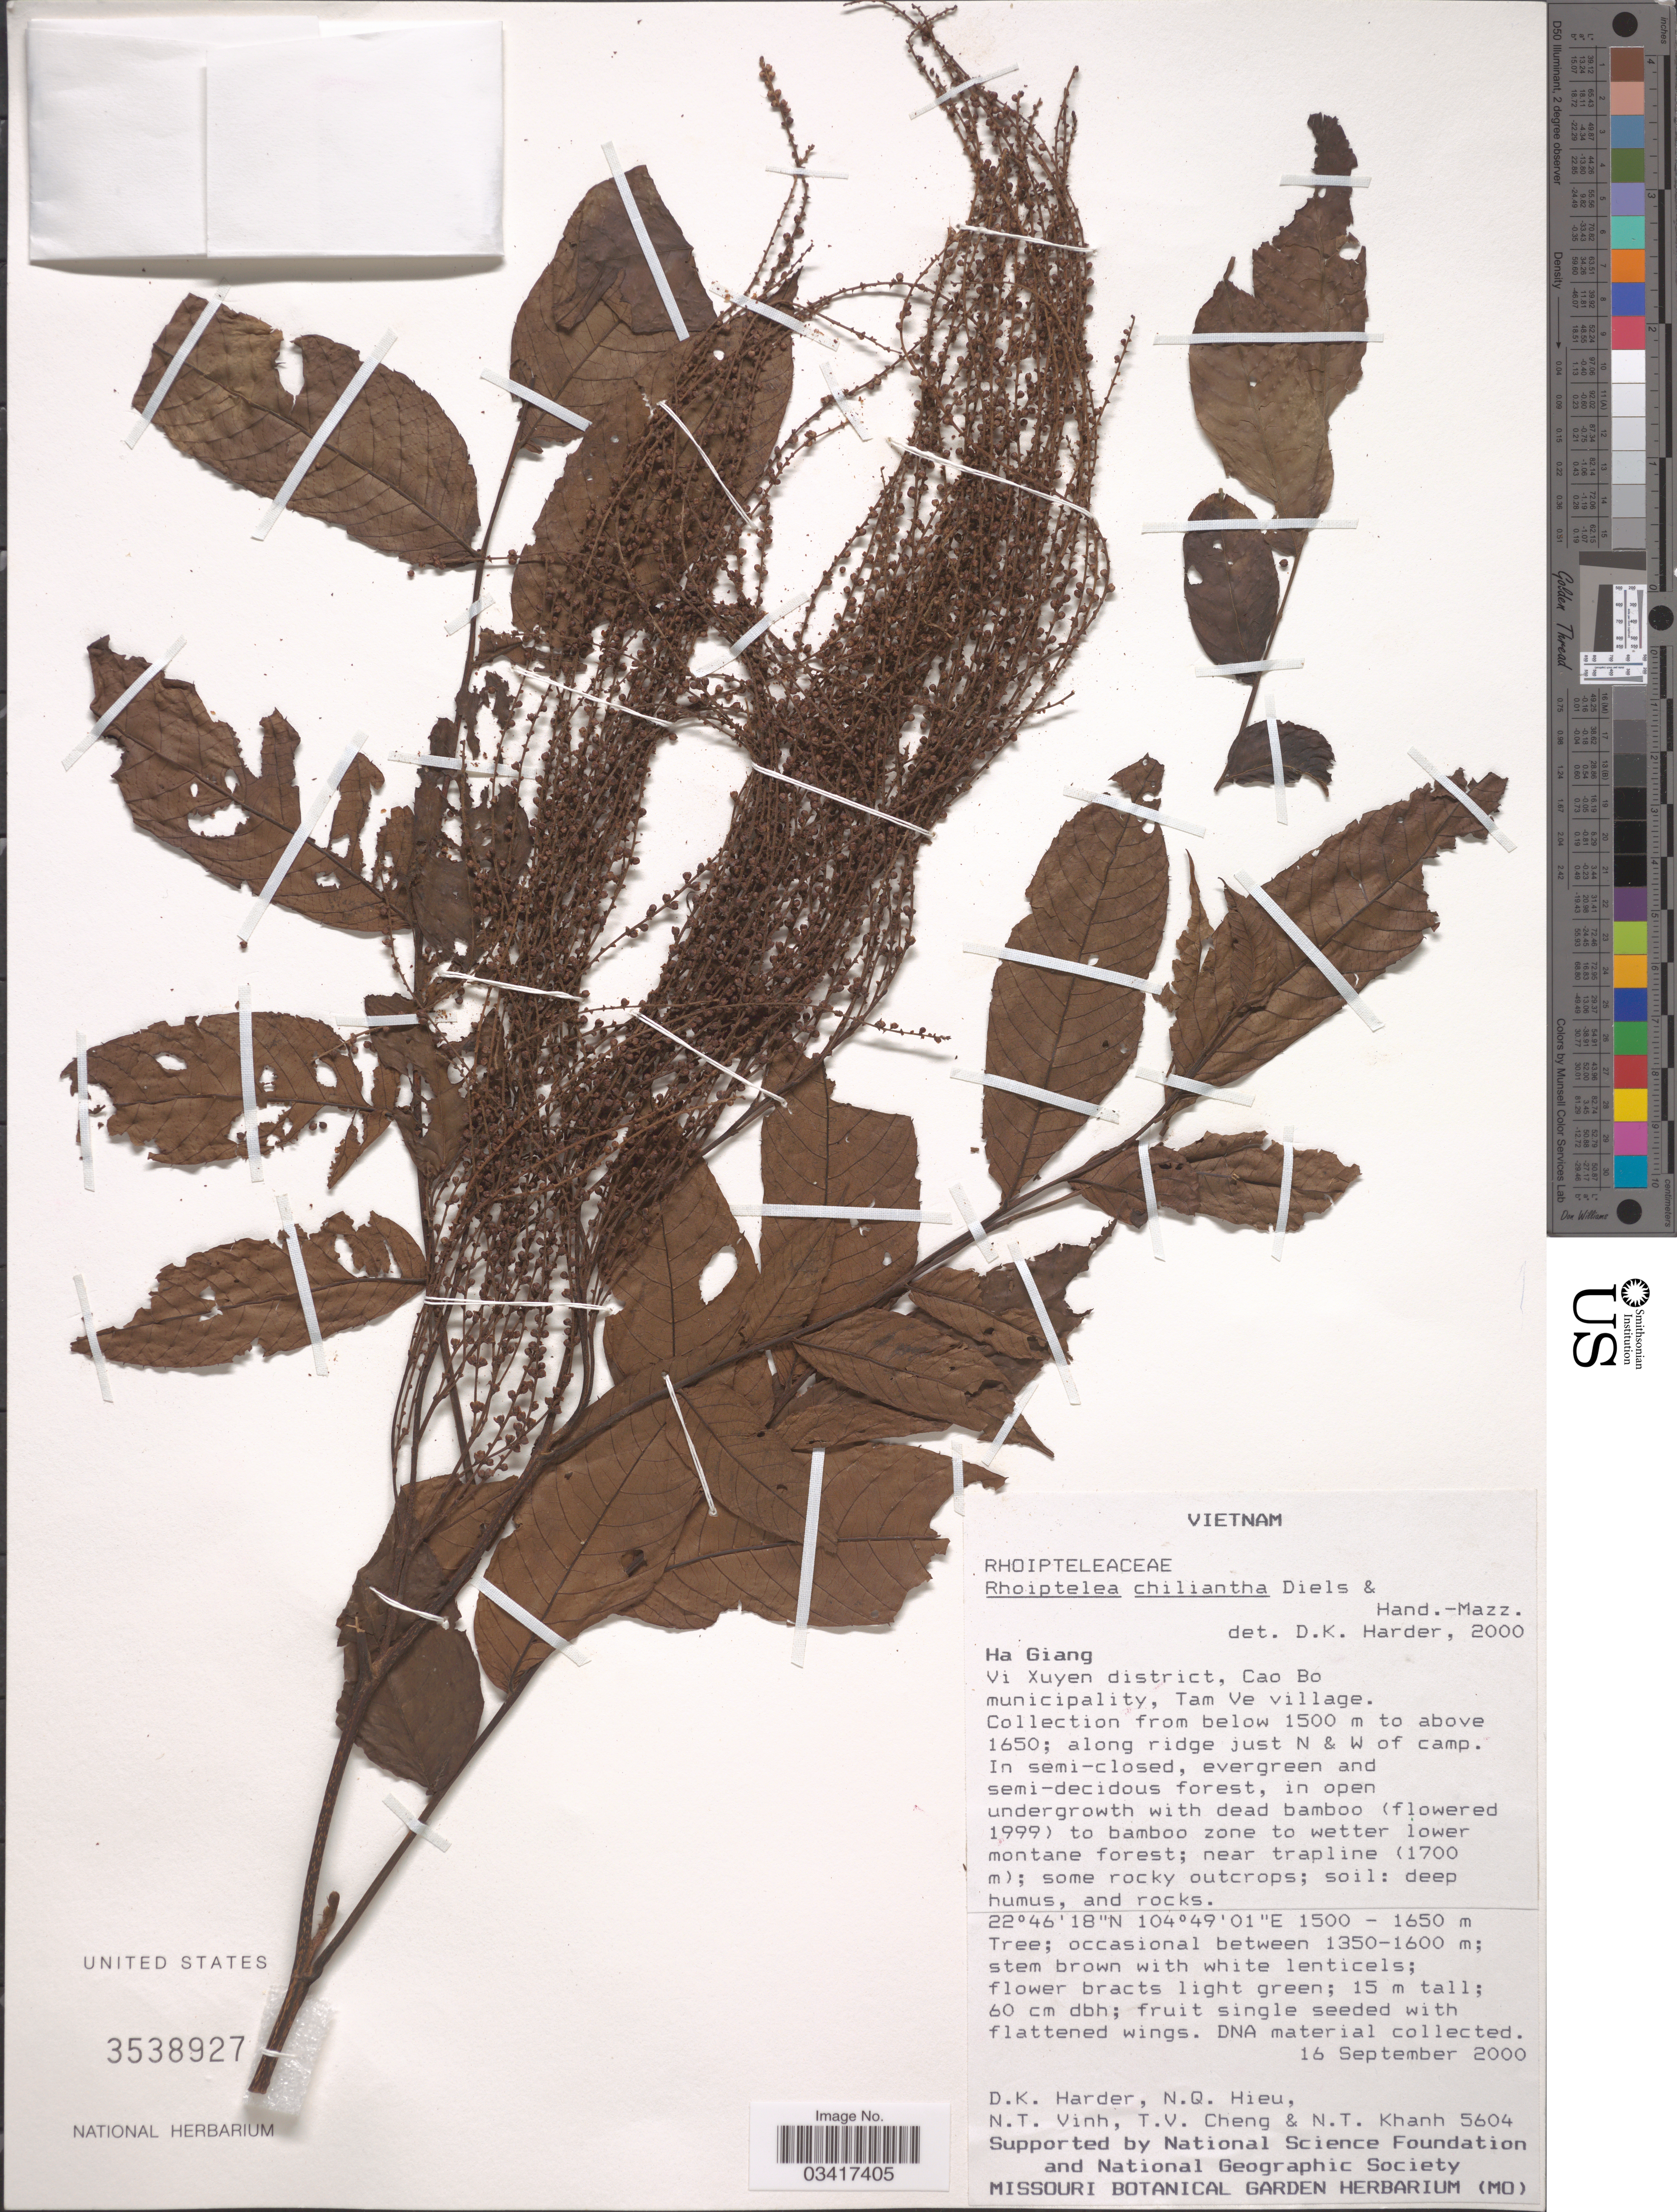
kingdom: Plantae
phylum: Tracheophyta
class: Magnoliopsida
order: Fagales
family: Juglandaceae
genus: Rhoiptelea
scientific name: Rhoiptelea chiliantha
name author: Diels & Hand.-Mazz.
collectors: D. Harder, N. Hieu, N. Vinh, T. Cheng & N. Khanh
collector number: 5604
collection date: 2000-09-16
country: Vietnam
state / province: Ha Giang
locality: Vi Xuyen district, Cao Bo municipality, Tam Ve village. Collection from below 1500 m to above 1650; along ridge just N & W of camp.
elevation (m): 1500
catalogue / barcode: US 3538927